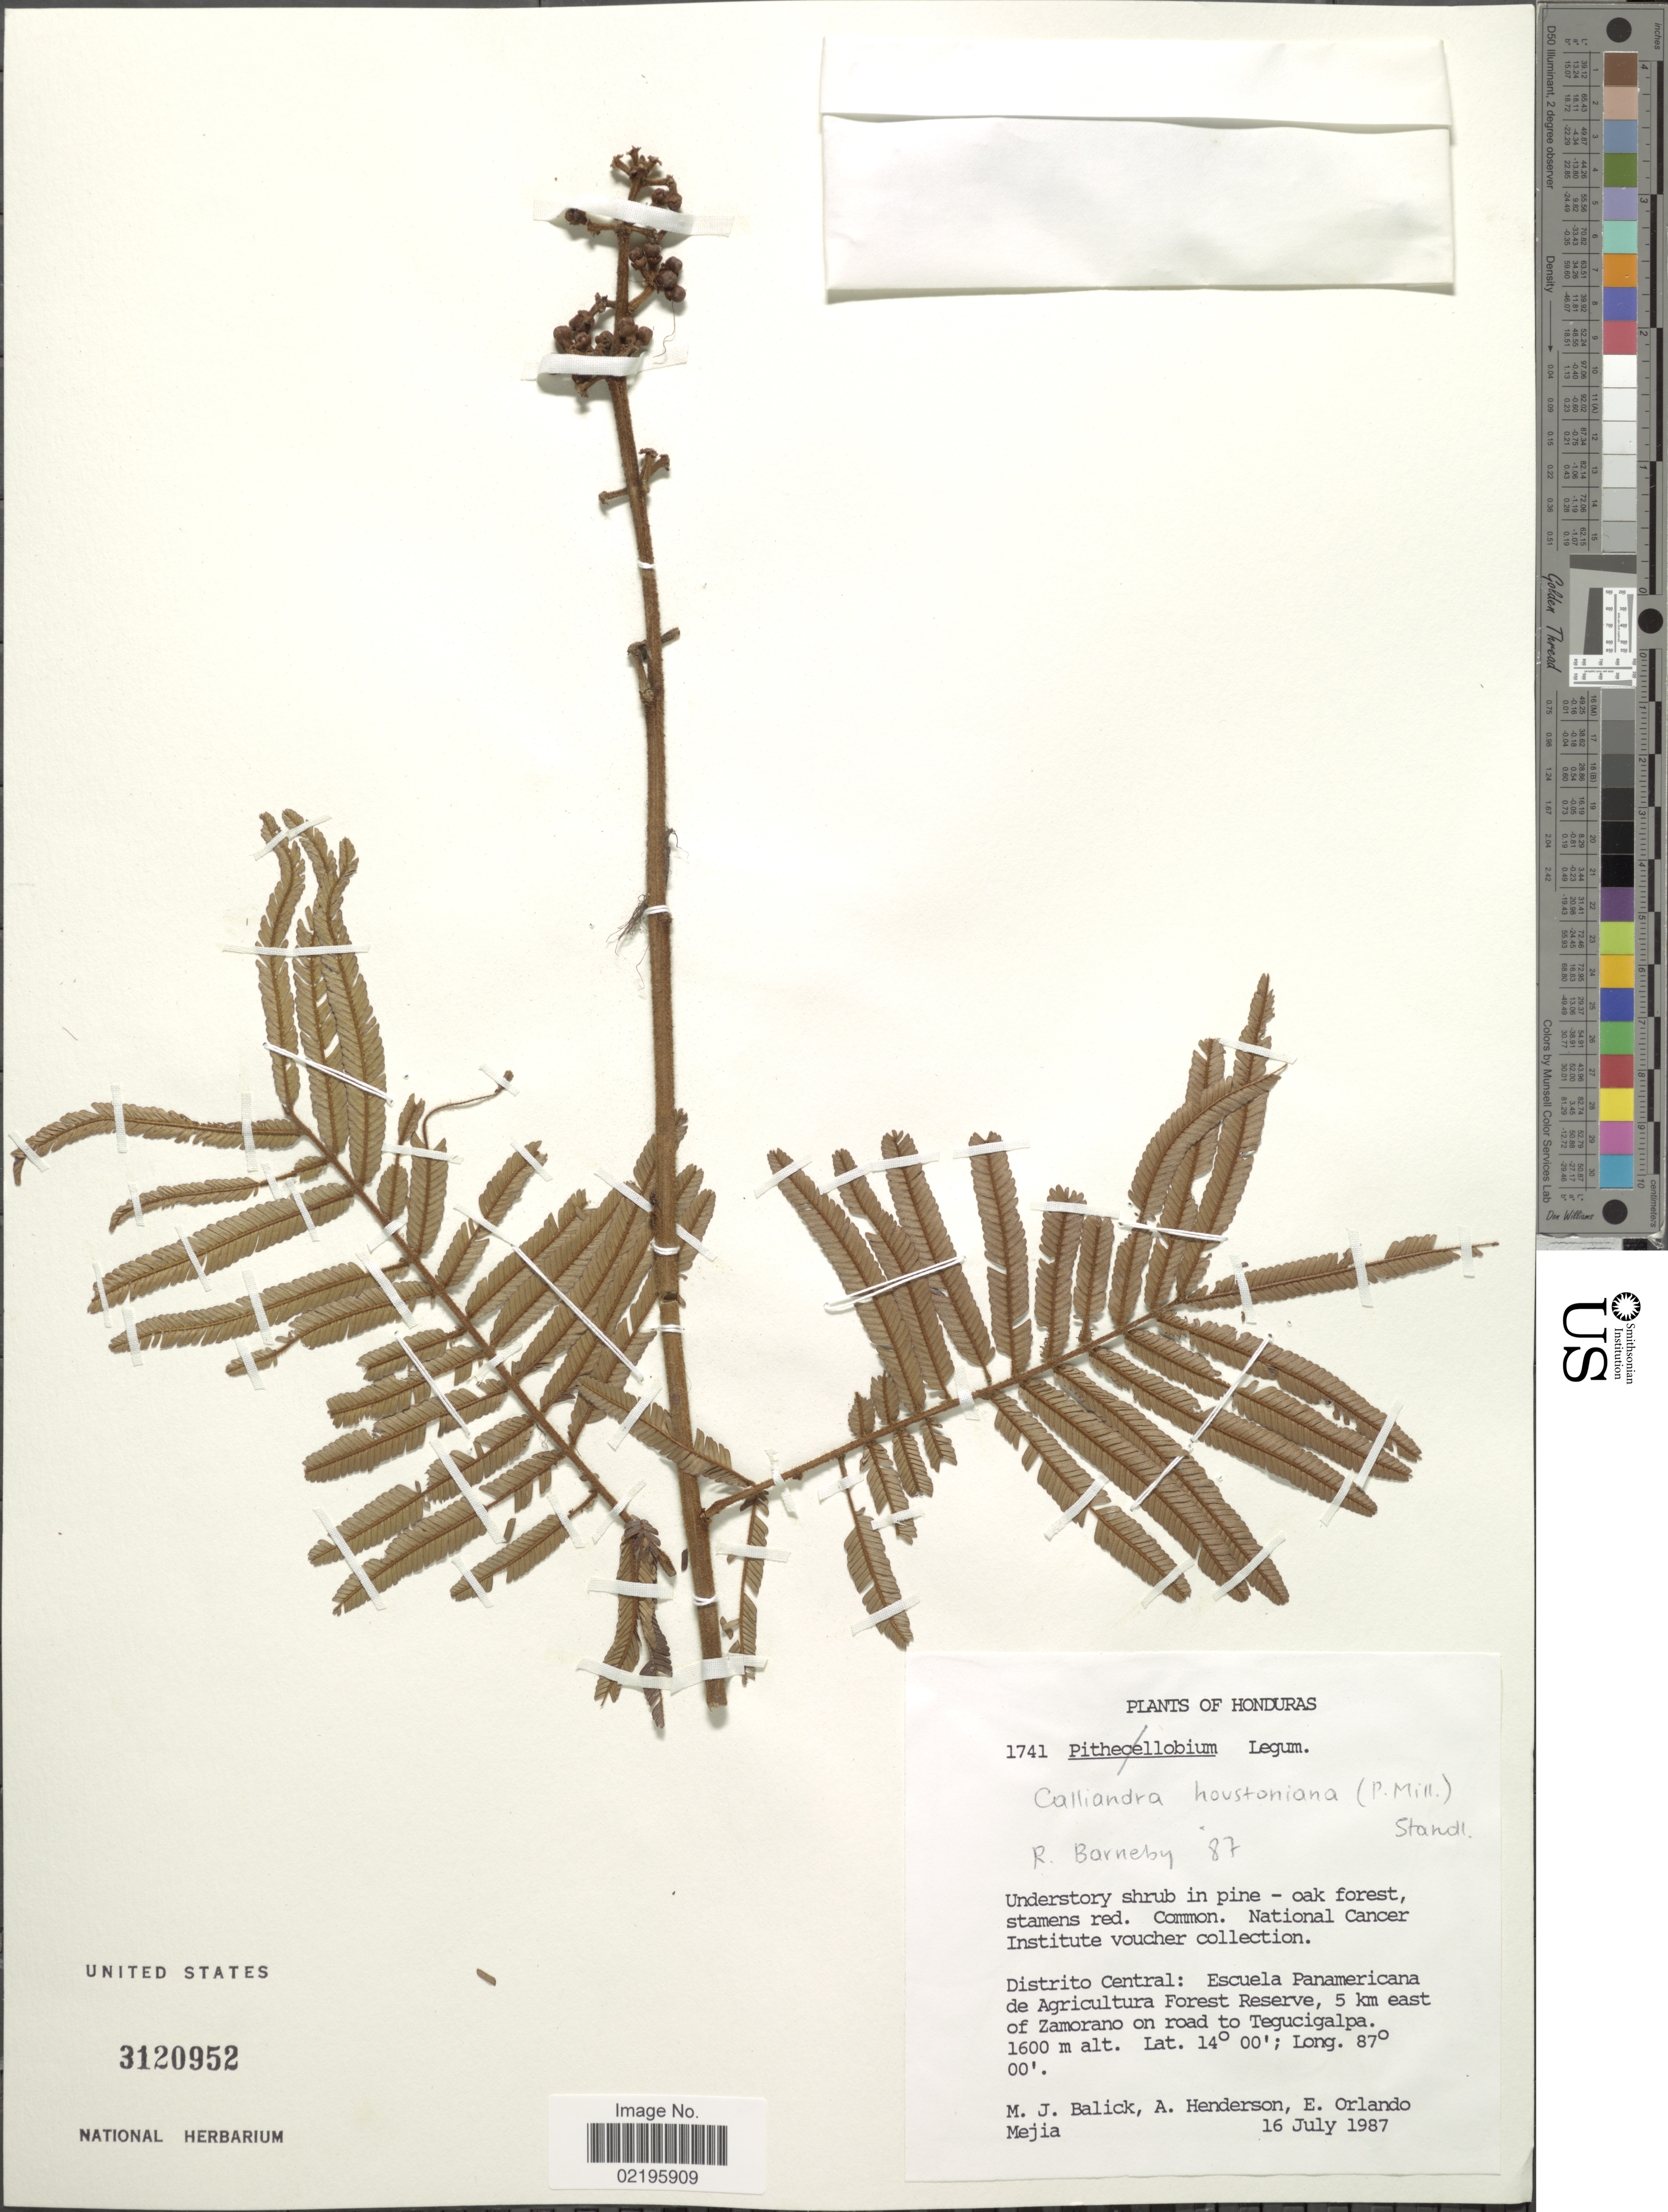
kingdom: Plantae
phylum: Tracheophyta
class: Magnoliopsida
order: Fabales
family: Fabaceae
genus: Calliandra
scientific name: Calliandra houstoniana var. houstoniana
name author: (Mill.) Standl.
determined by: Strong, Mark T., (BOT), Smithsonian Institution - National Museum of Natural History (UNITED STATES)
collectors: M. J. Balick, A. Henderson & E. Orlando Mejia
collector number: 1741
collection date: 1987-07-16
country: Honduras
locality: Distrito Central: Escuela Panamericana de Agricultural Forest Reserve, 5 km east of Zamorano on road to Tegucigalpa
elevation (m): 1600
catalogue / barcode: US 3120952